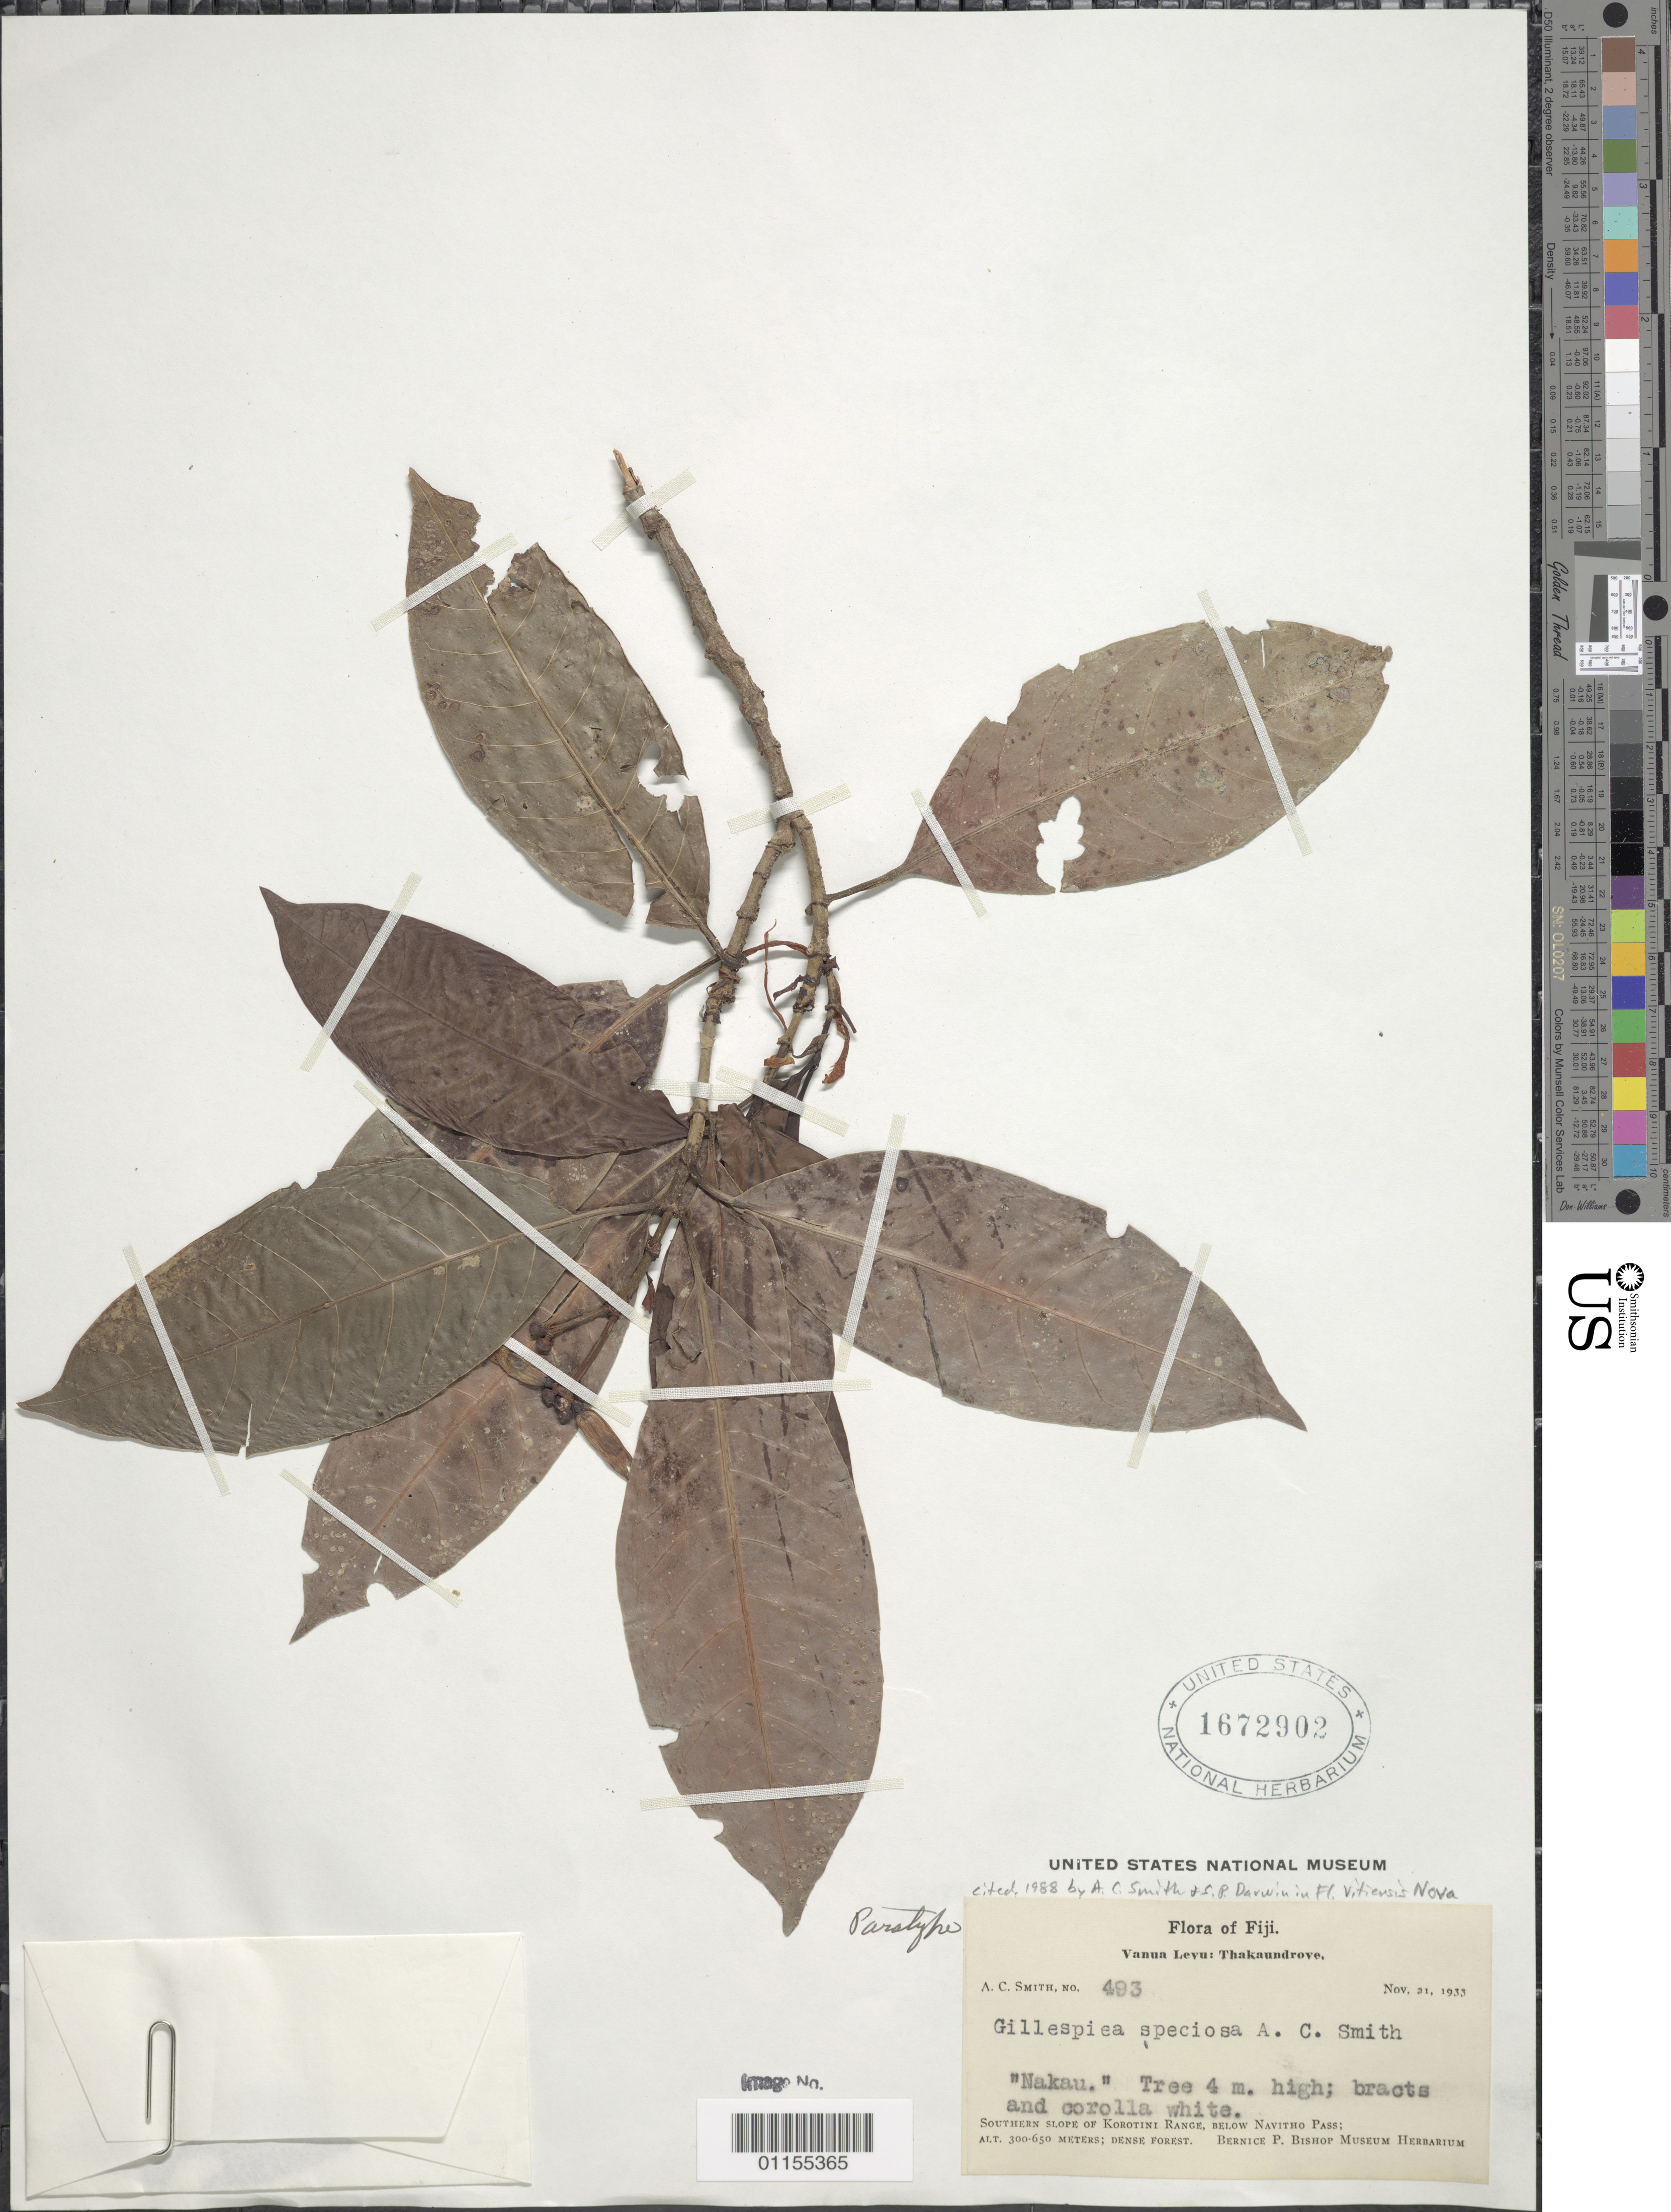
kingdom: Plantae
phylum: Tracheophyta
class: Magnoliopsida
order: Gentianales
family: Rubiaceae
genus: Gillespiea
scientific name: Gillespiea speciosa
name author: A.C. Sm.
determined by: Smith, A. C.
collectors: A. C. Smith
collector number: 493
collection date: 1953-11-21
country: Fiji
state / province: Thakaundrove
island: Vanua Levu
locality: Southern slope of Korotini Range, Below Navitho Pass.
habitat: Dense forest.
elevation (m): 300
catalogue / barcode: US 1672902